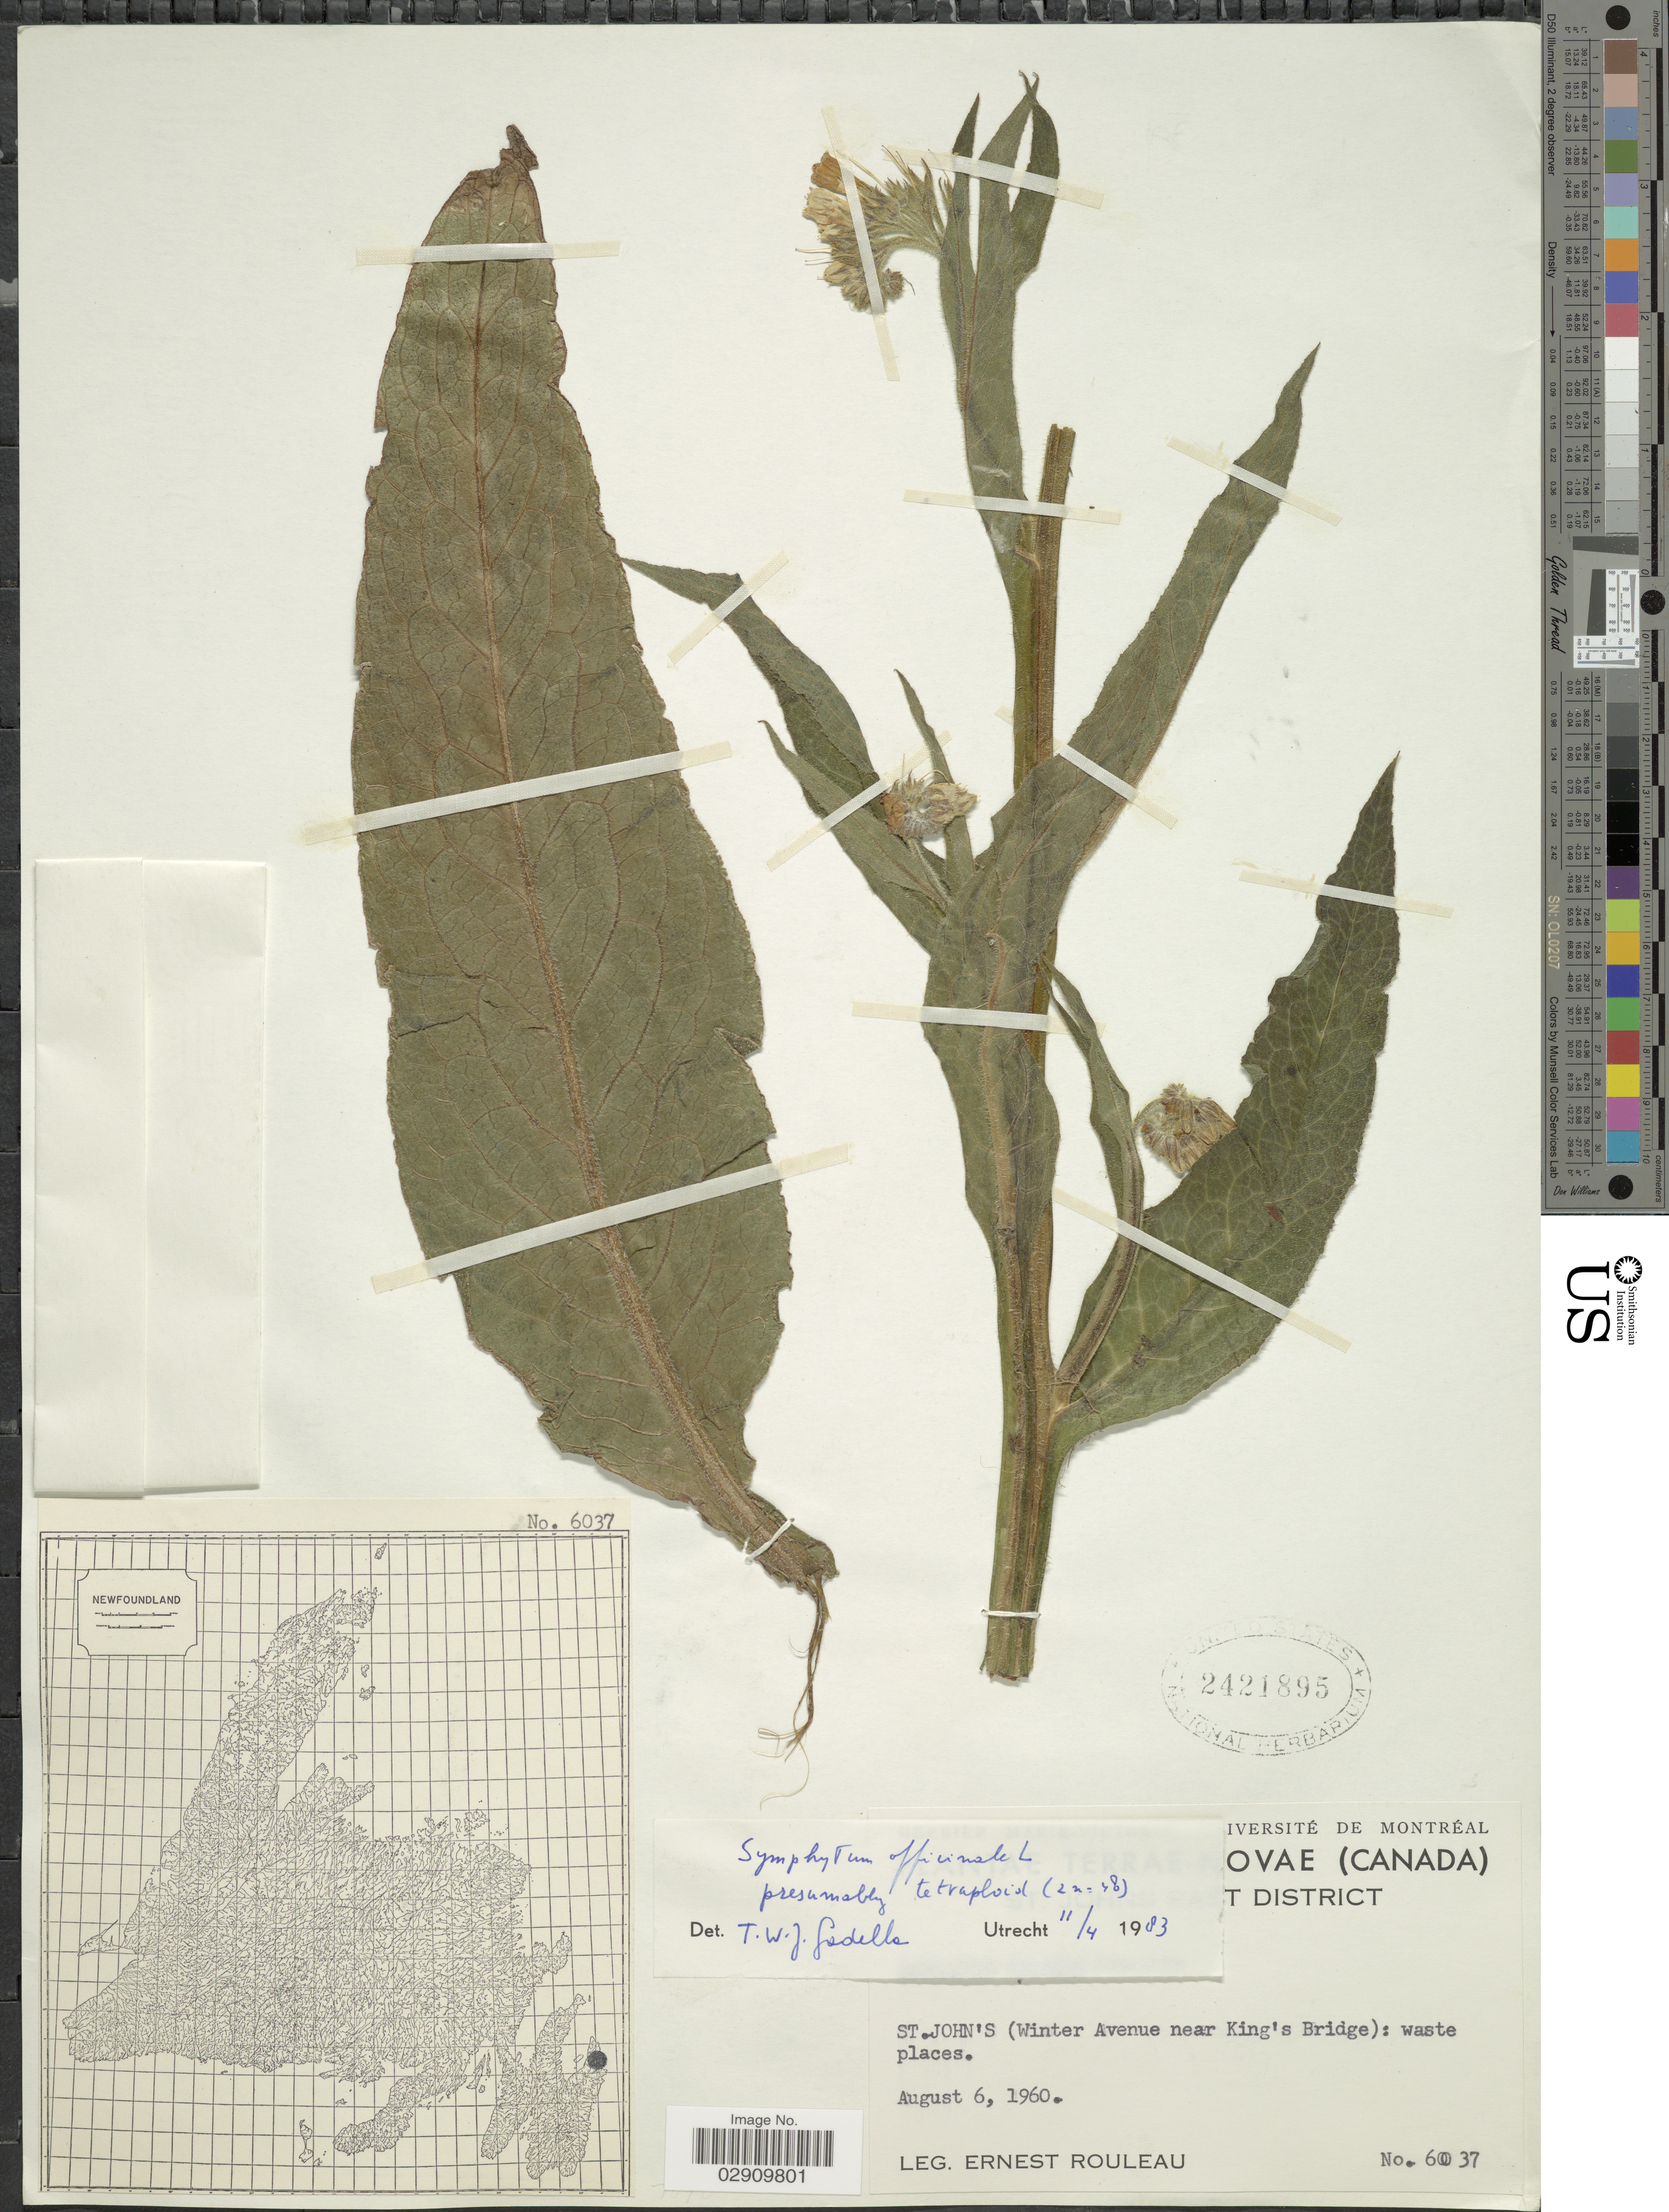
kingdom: Plantae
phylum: Tracheophyta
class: Magnoliopsida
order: Boraginales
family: Boraginaceae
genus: Symphytum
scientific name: Symphytum officinale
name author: L.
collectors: J. Rouleau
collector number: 6037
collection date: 1960-08-06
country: Canada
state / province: Newfoundland and Labrador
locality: Terrae-Novae, St. Johns East District, St. John's (Winter Avenue near King's Bridge), waste places.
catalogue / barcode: US 2421895